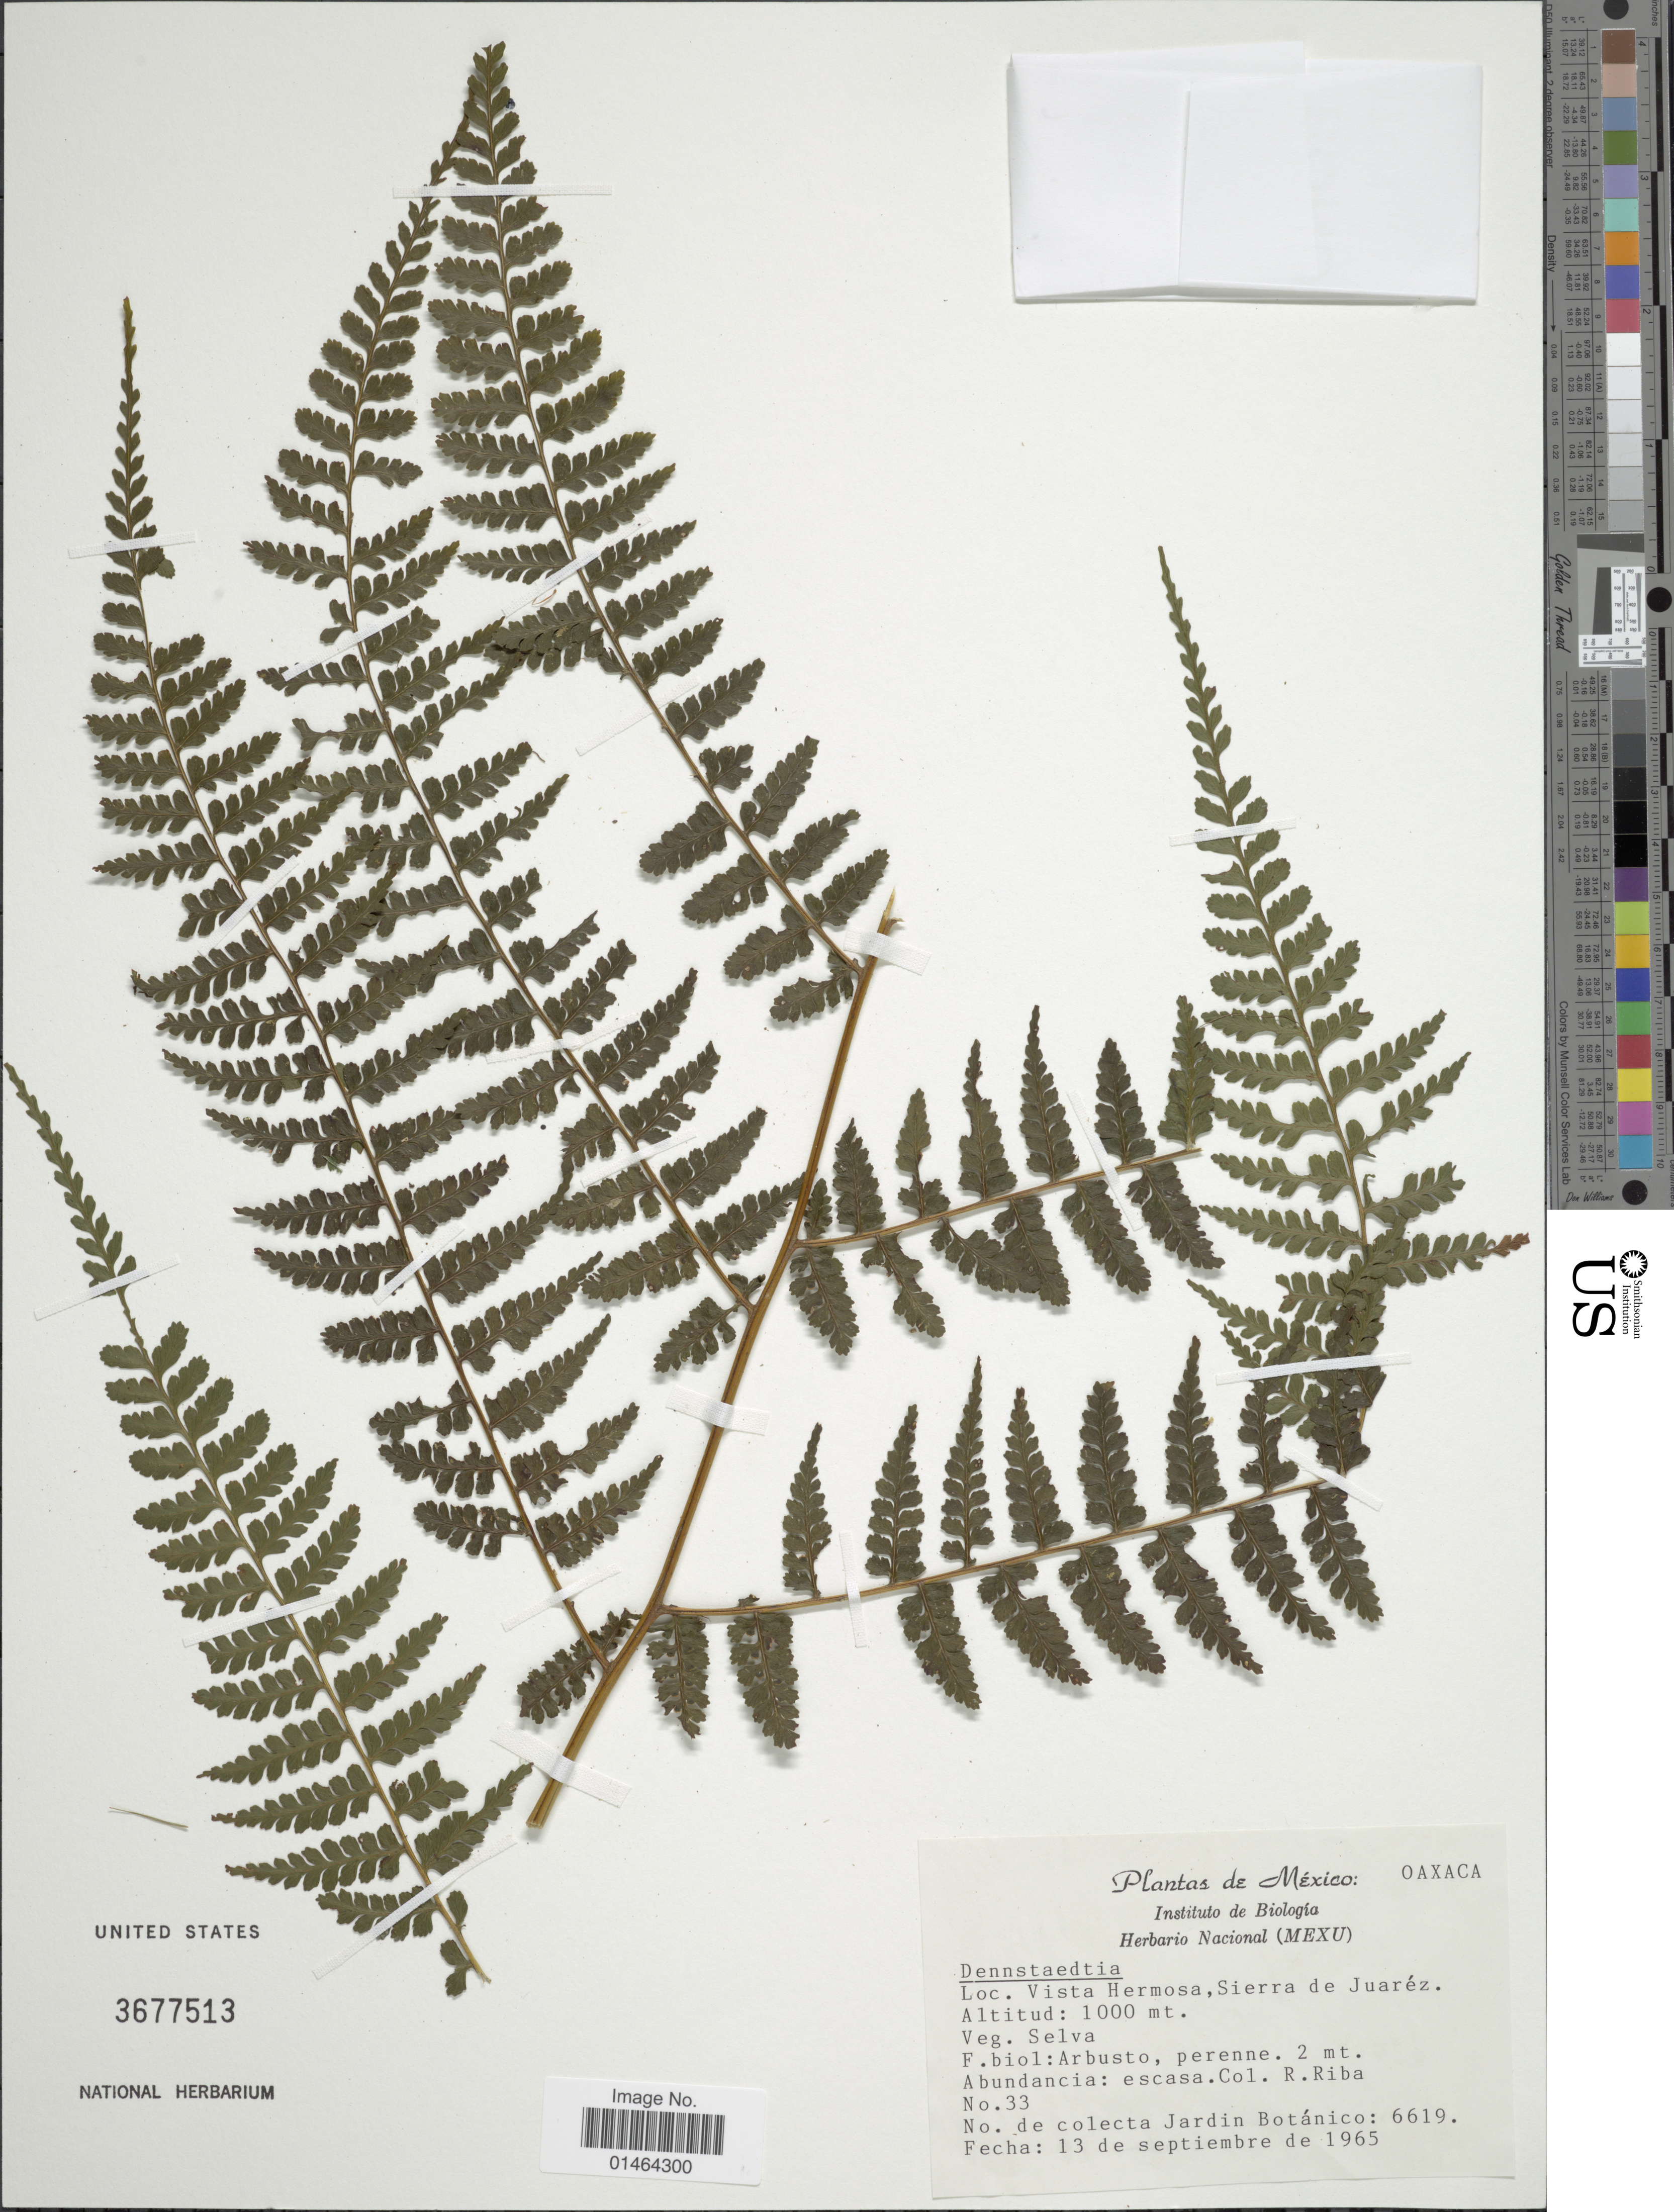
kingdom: Plantae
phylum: Tracheophyta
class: Polypodiopsida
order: Polypodiales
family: Dennstaedtiaceae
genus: Dennstaedtia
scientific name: Dennstaedtia sp.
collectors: R. Riba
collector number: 33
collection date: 1965-09-13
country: Mexico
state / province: Oaxaca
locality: Vista Hermosa, Sierra de Juaréz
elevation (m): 1000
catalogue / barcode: US 3677513